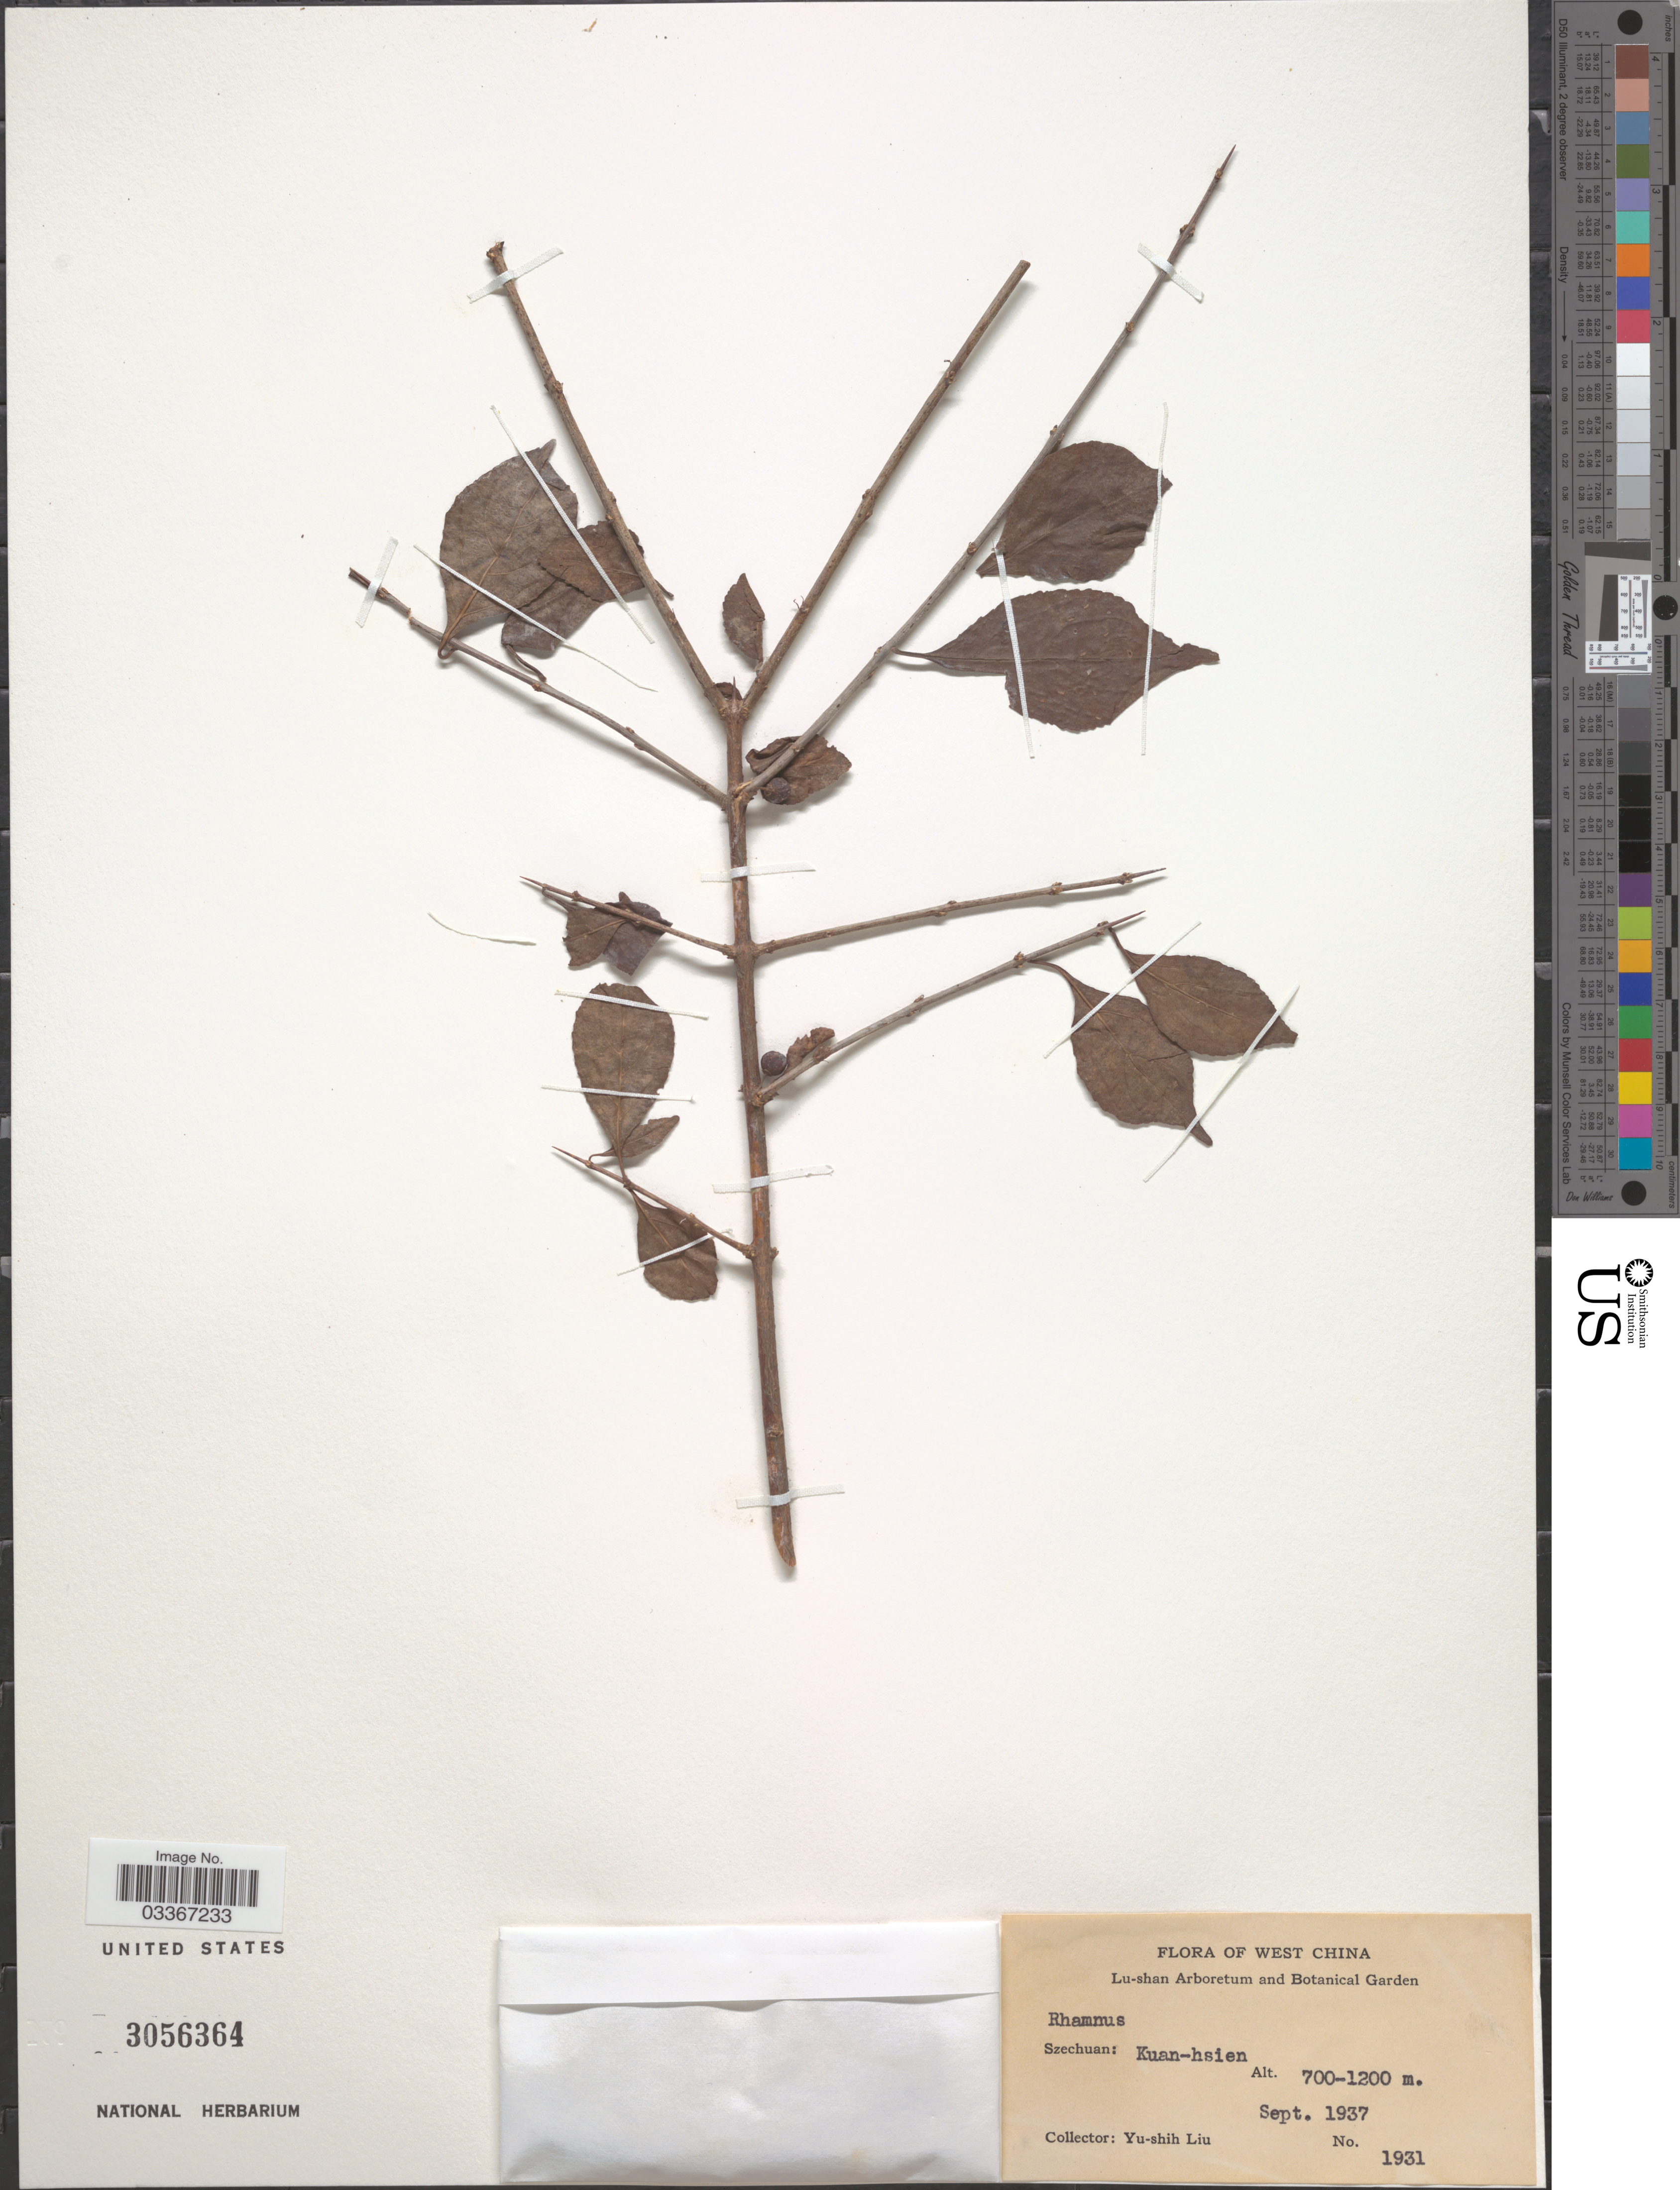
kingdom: Plantae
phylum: Tracheophyta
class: Magnoliopsida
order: Rosales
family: Rhamnaceae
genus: Rhamnus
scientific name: Rhamnus sp.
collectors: Y.-S. Liu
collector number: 1931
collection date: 1937-09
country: China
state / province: Sichuan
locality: West China. Szechuan: Kuan-hsien.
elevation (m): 700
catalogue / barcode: US 3056364